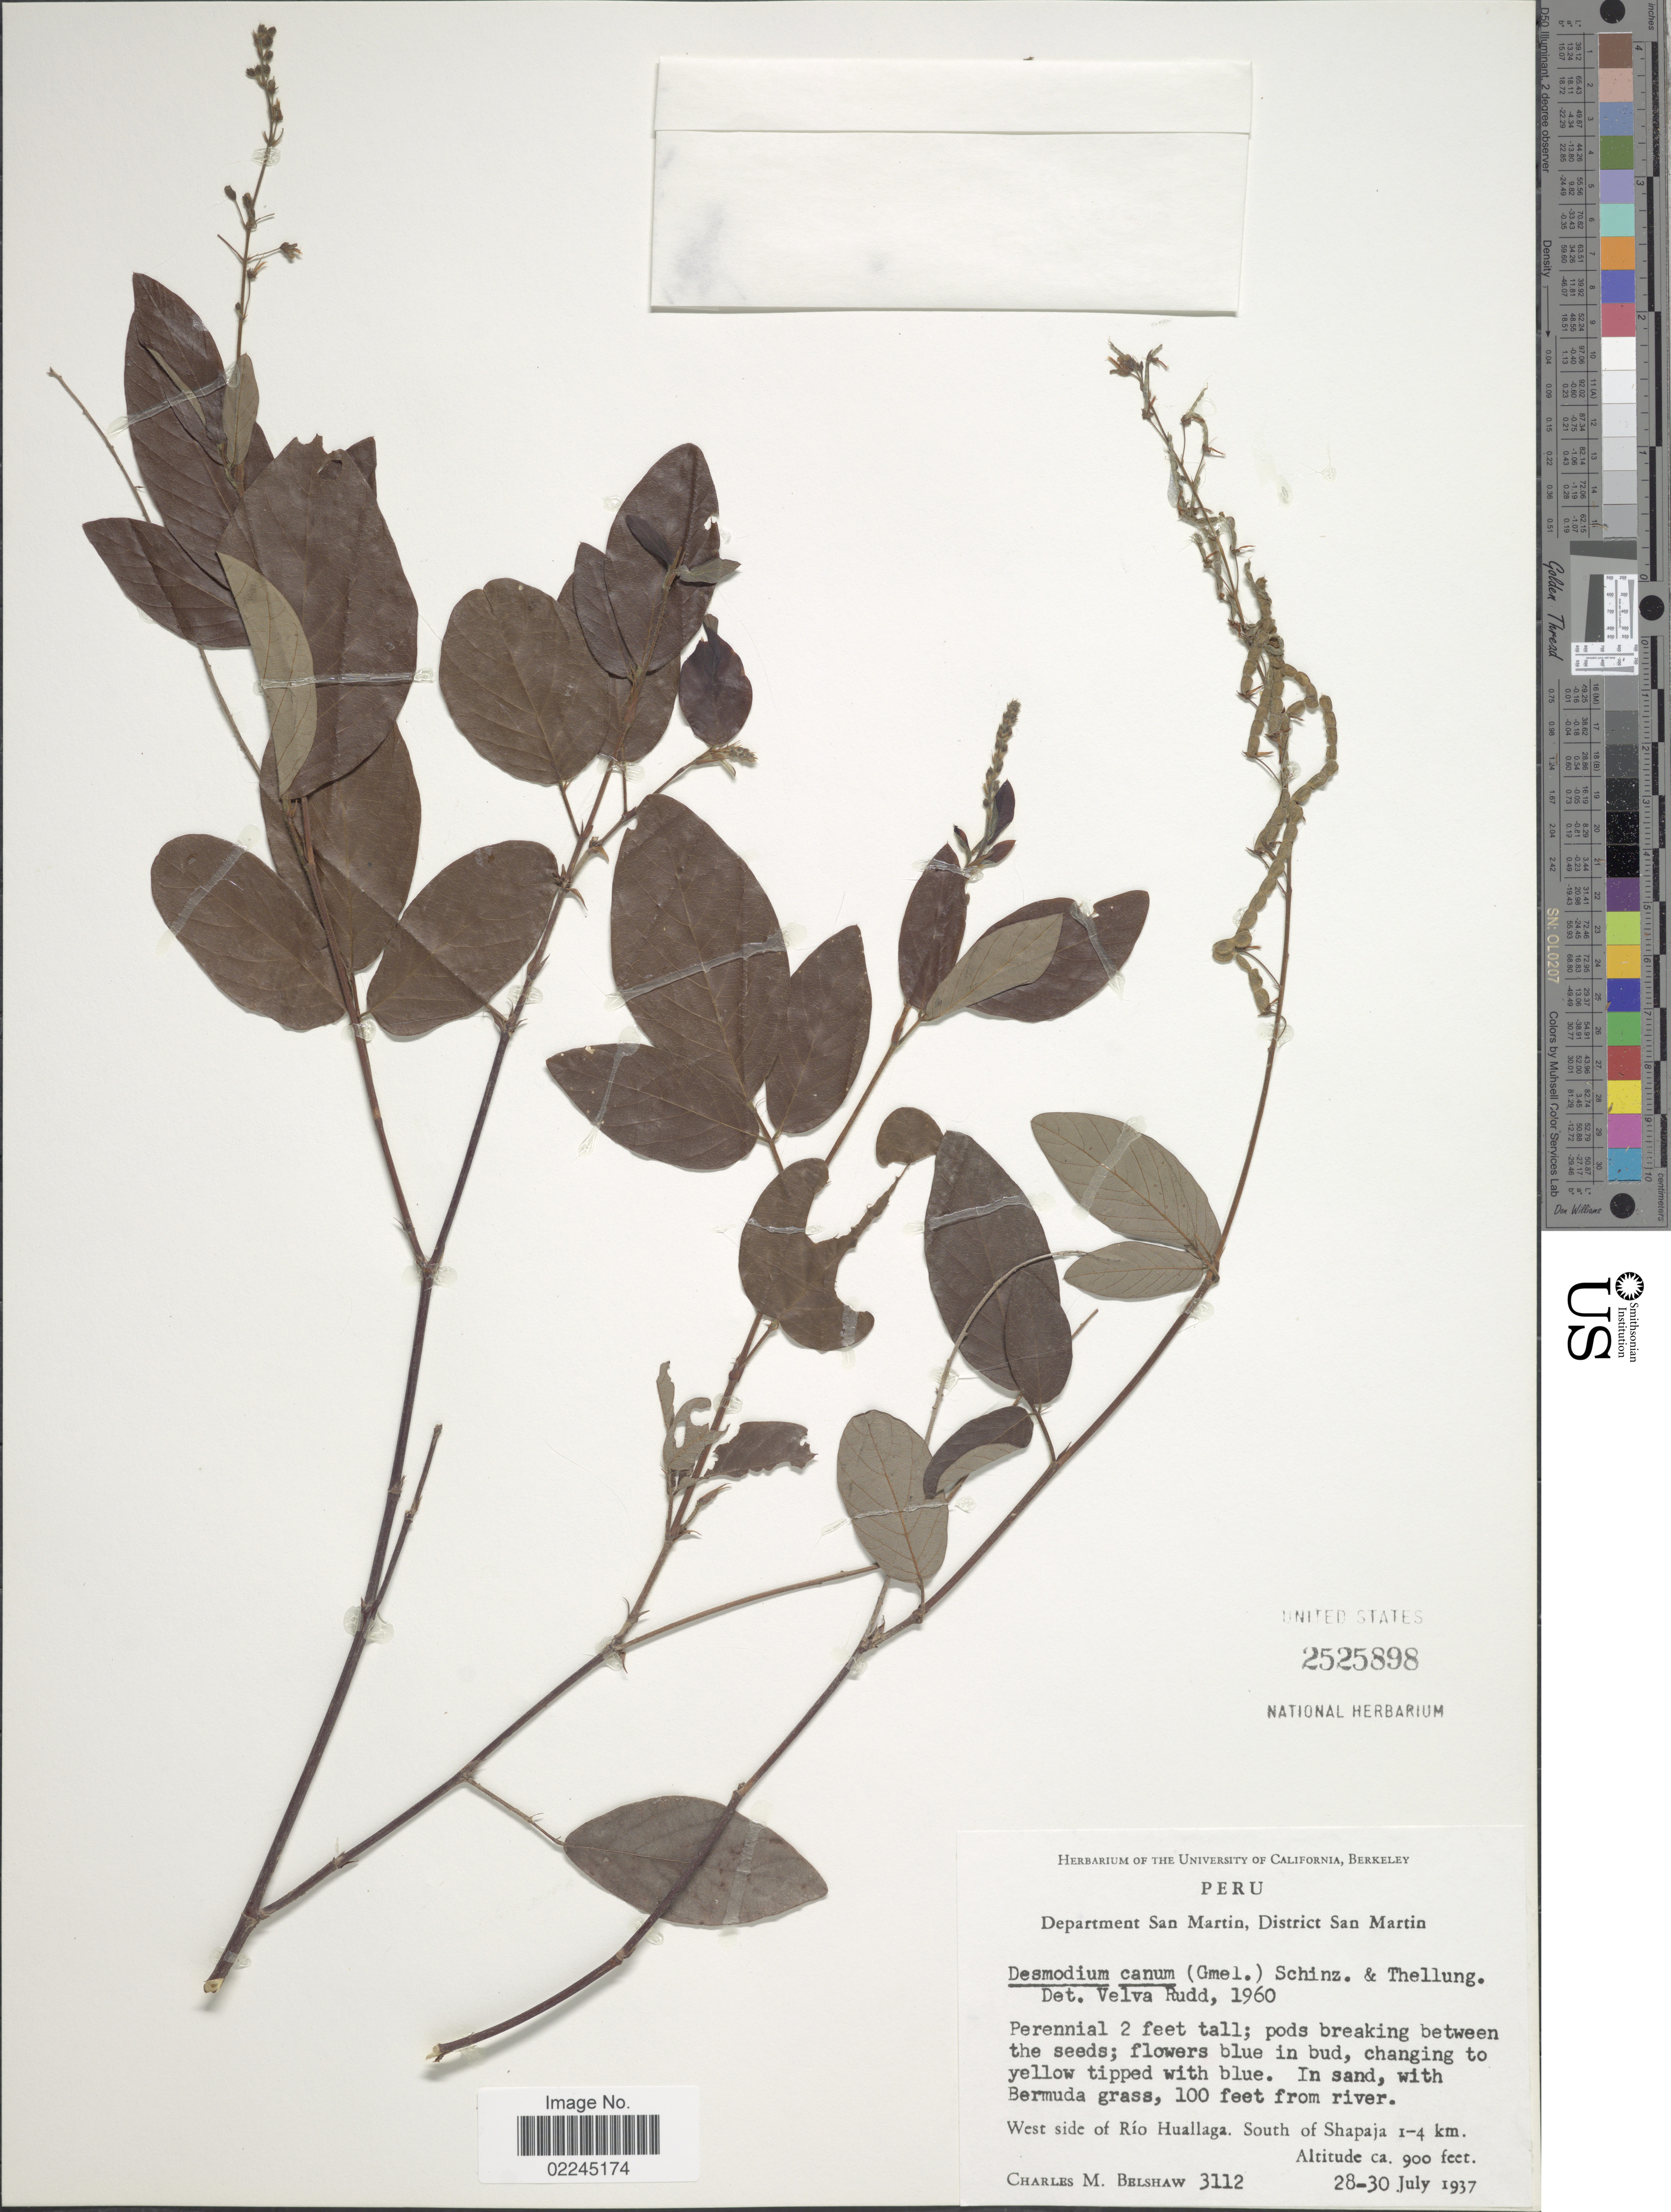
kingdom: Plantae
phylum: Tracheophyta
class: Magnoliopsida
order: Fabales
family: Fabaceae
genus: Desmodium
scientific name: Desmodium incanum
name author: (Sw.) DC.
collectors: C. Shaw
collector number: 3112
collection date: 1937-07-28/1937-07-30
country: Peru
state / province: San Martín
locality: Department San Martin, District San Martin. In sand, with Bermuda grass, 100 feet from river. West side of Rio Huallaga. South of Shapaja 1-4 km.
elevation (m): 274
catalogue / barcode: US 2525898